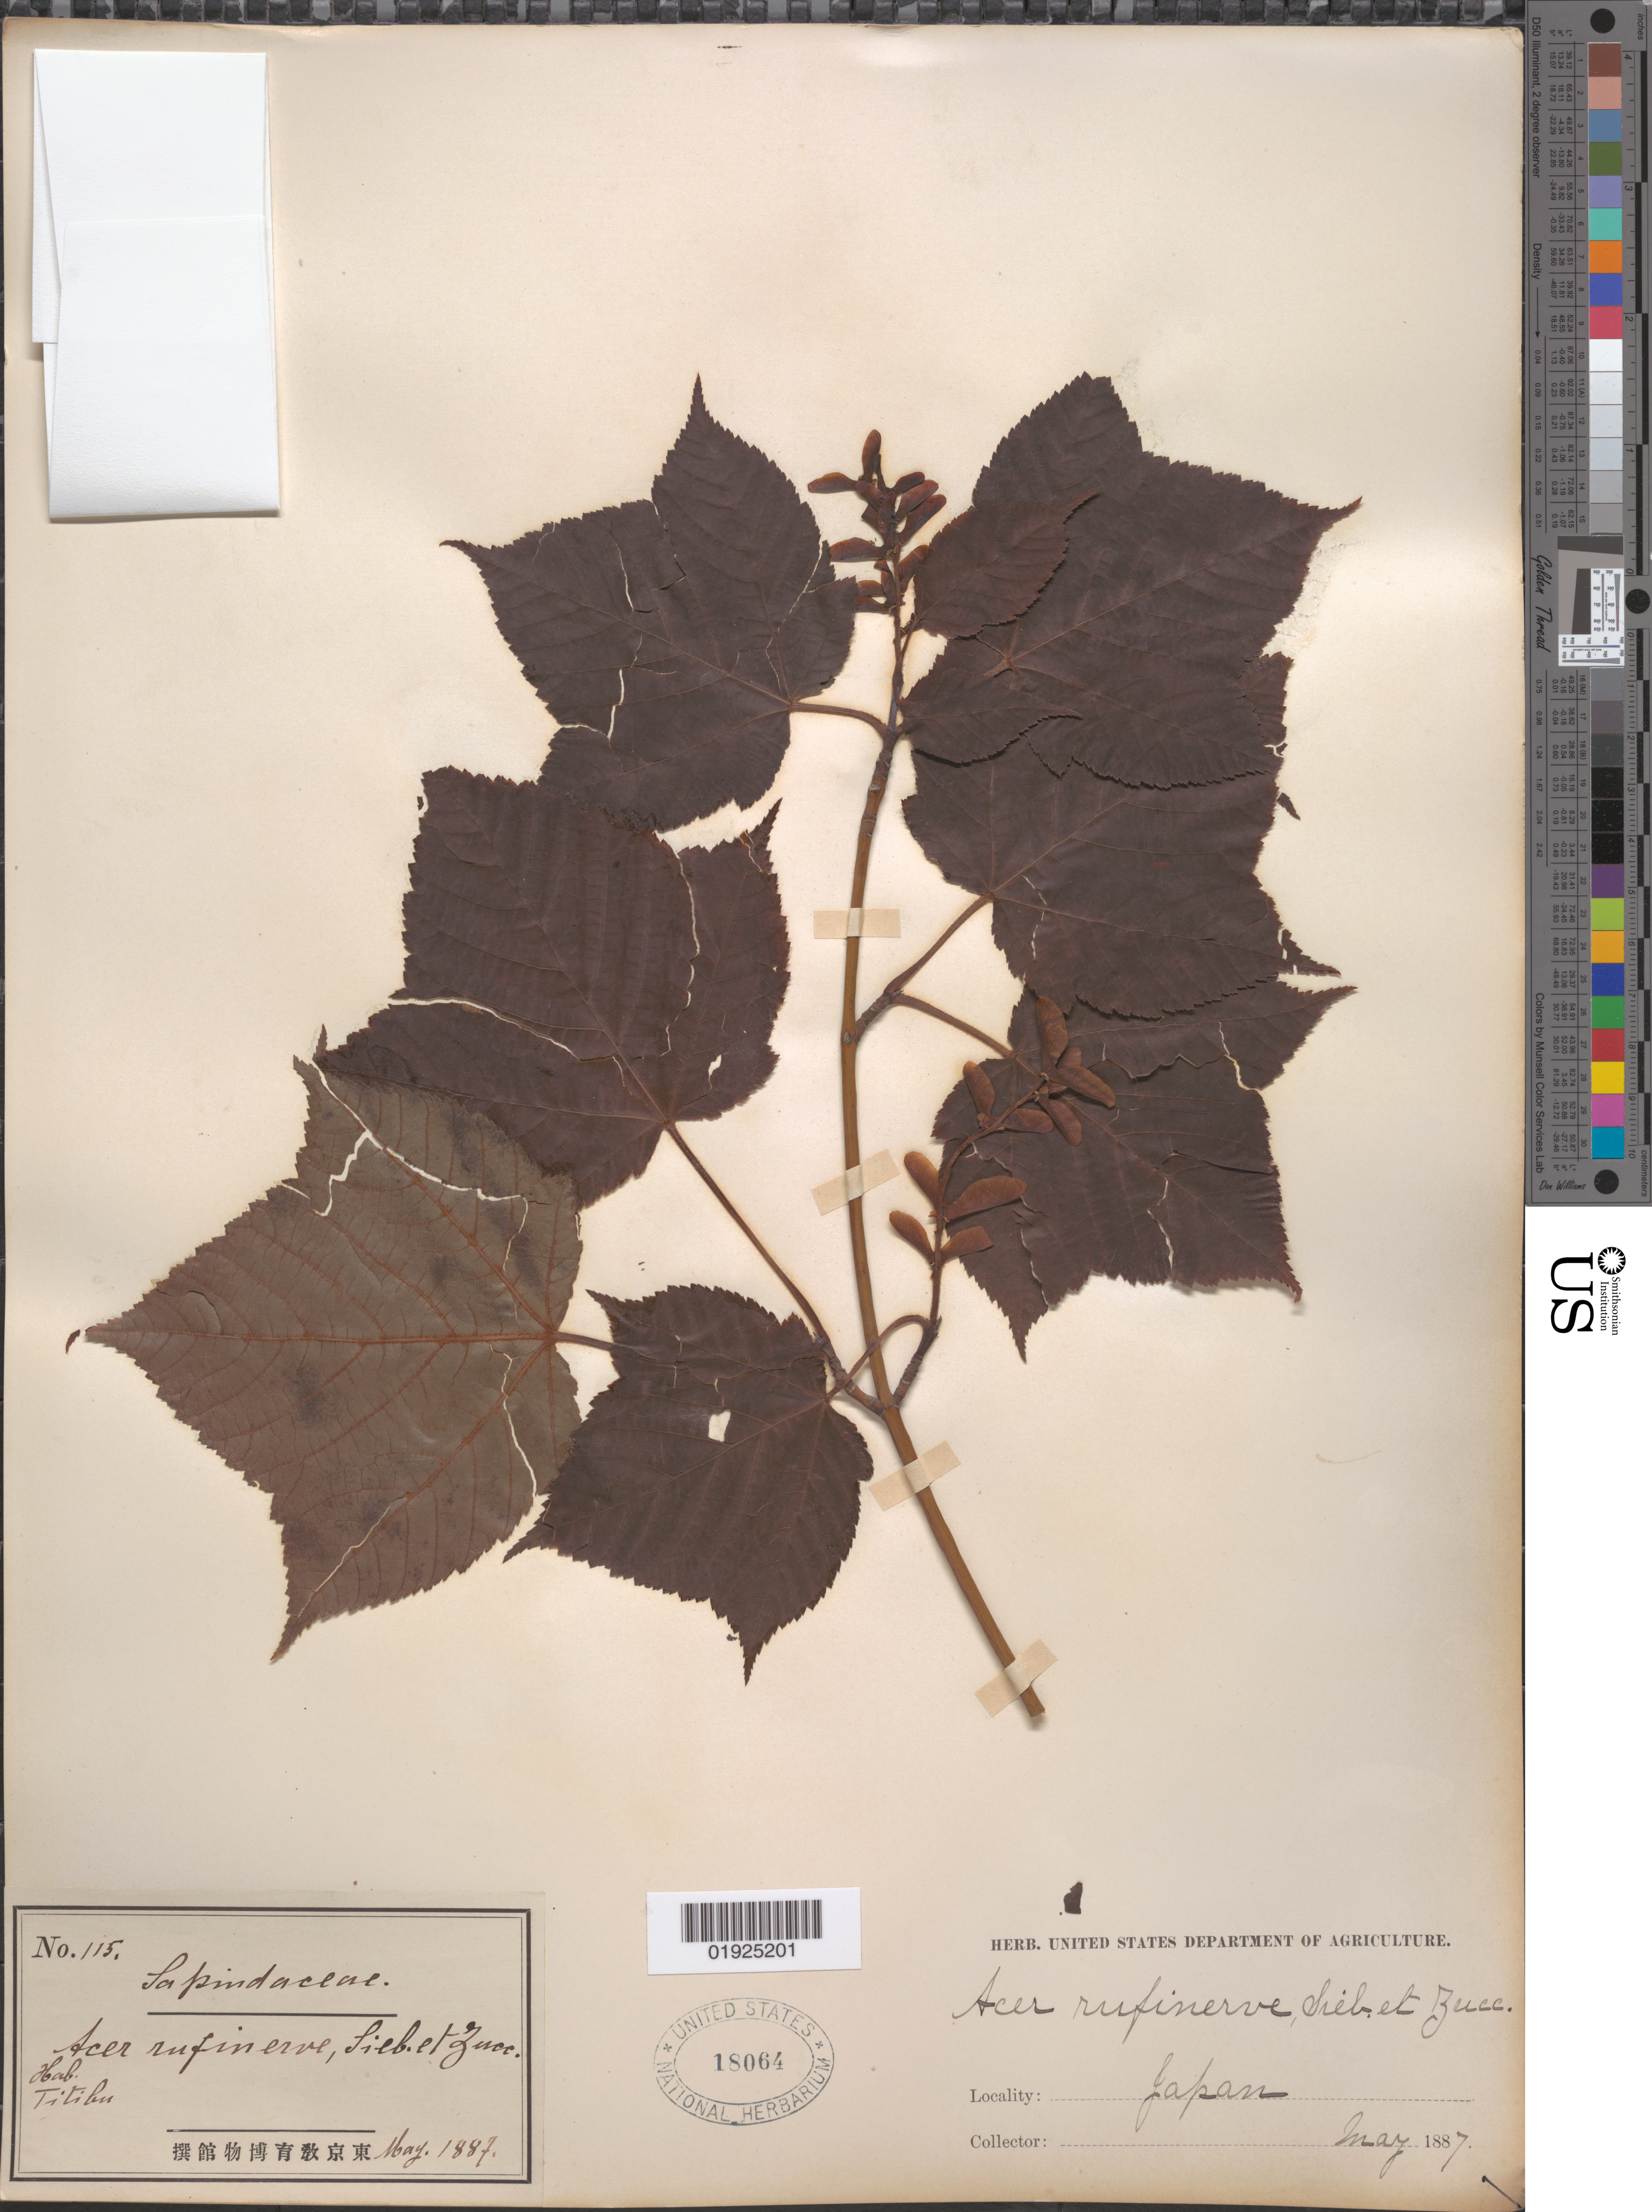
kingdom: Plantae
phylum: Tracheophyta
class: Magnoliopsida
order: Sapindales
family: Sapindaceae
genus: Acer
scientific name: Acer rufinerve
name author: Siebold & Zucc.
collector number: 115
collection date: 1887-05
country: Japan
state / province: Saitama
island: Honshu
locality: Titibu [Chichibu ?]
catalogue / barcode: US 18064